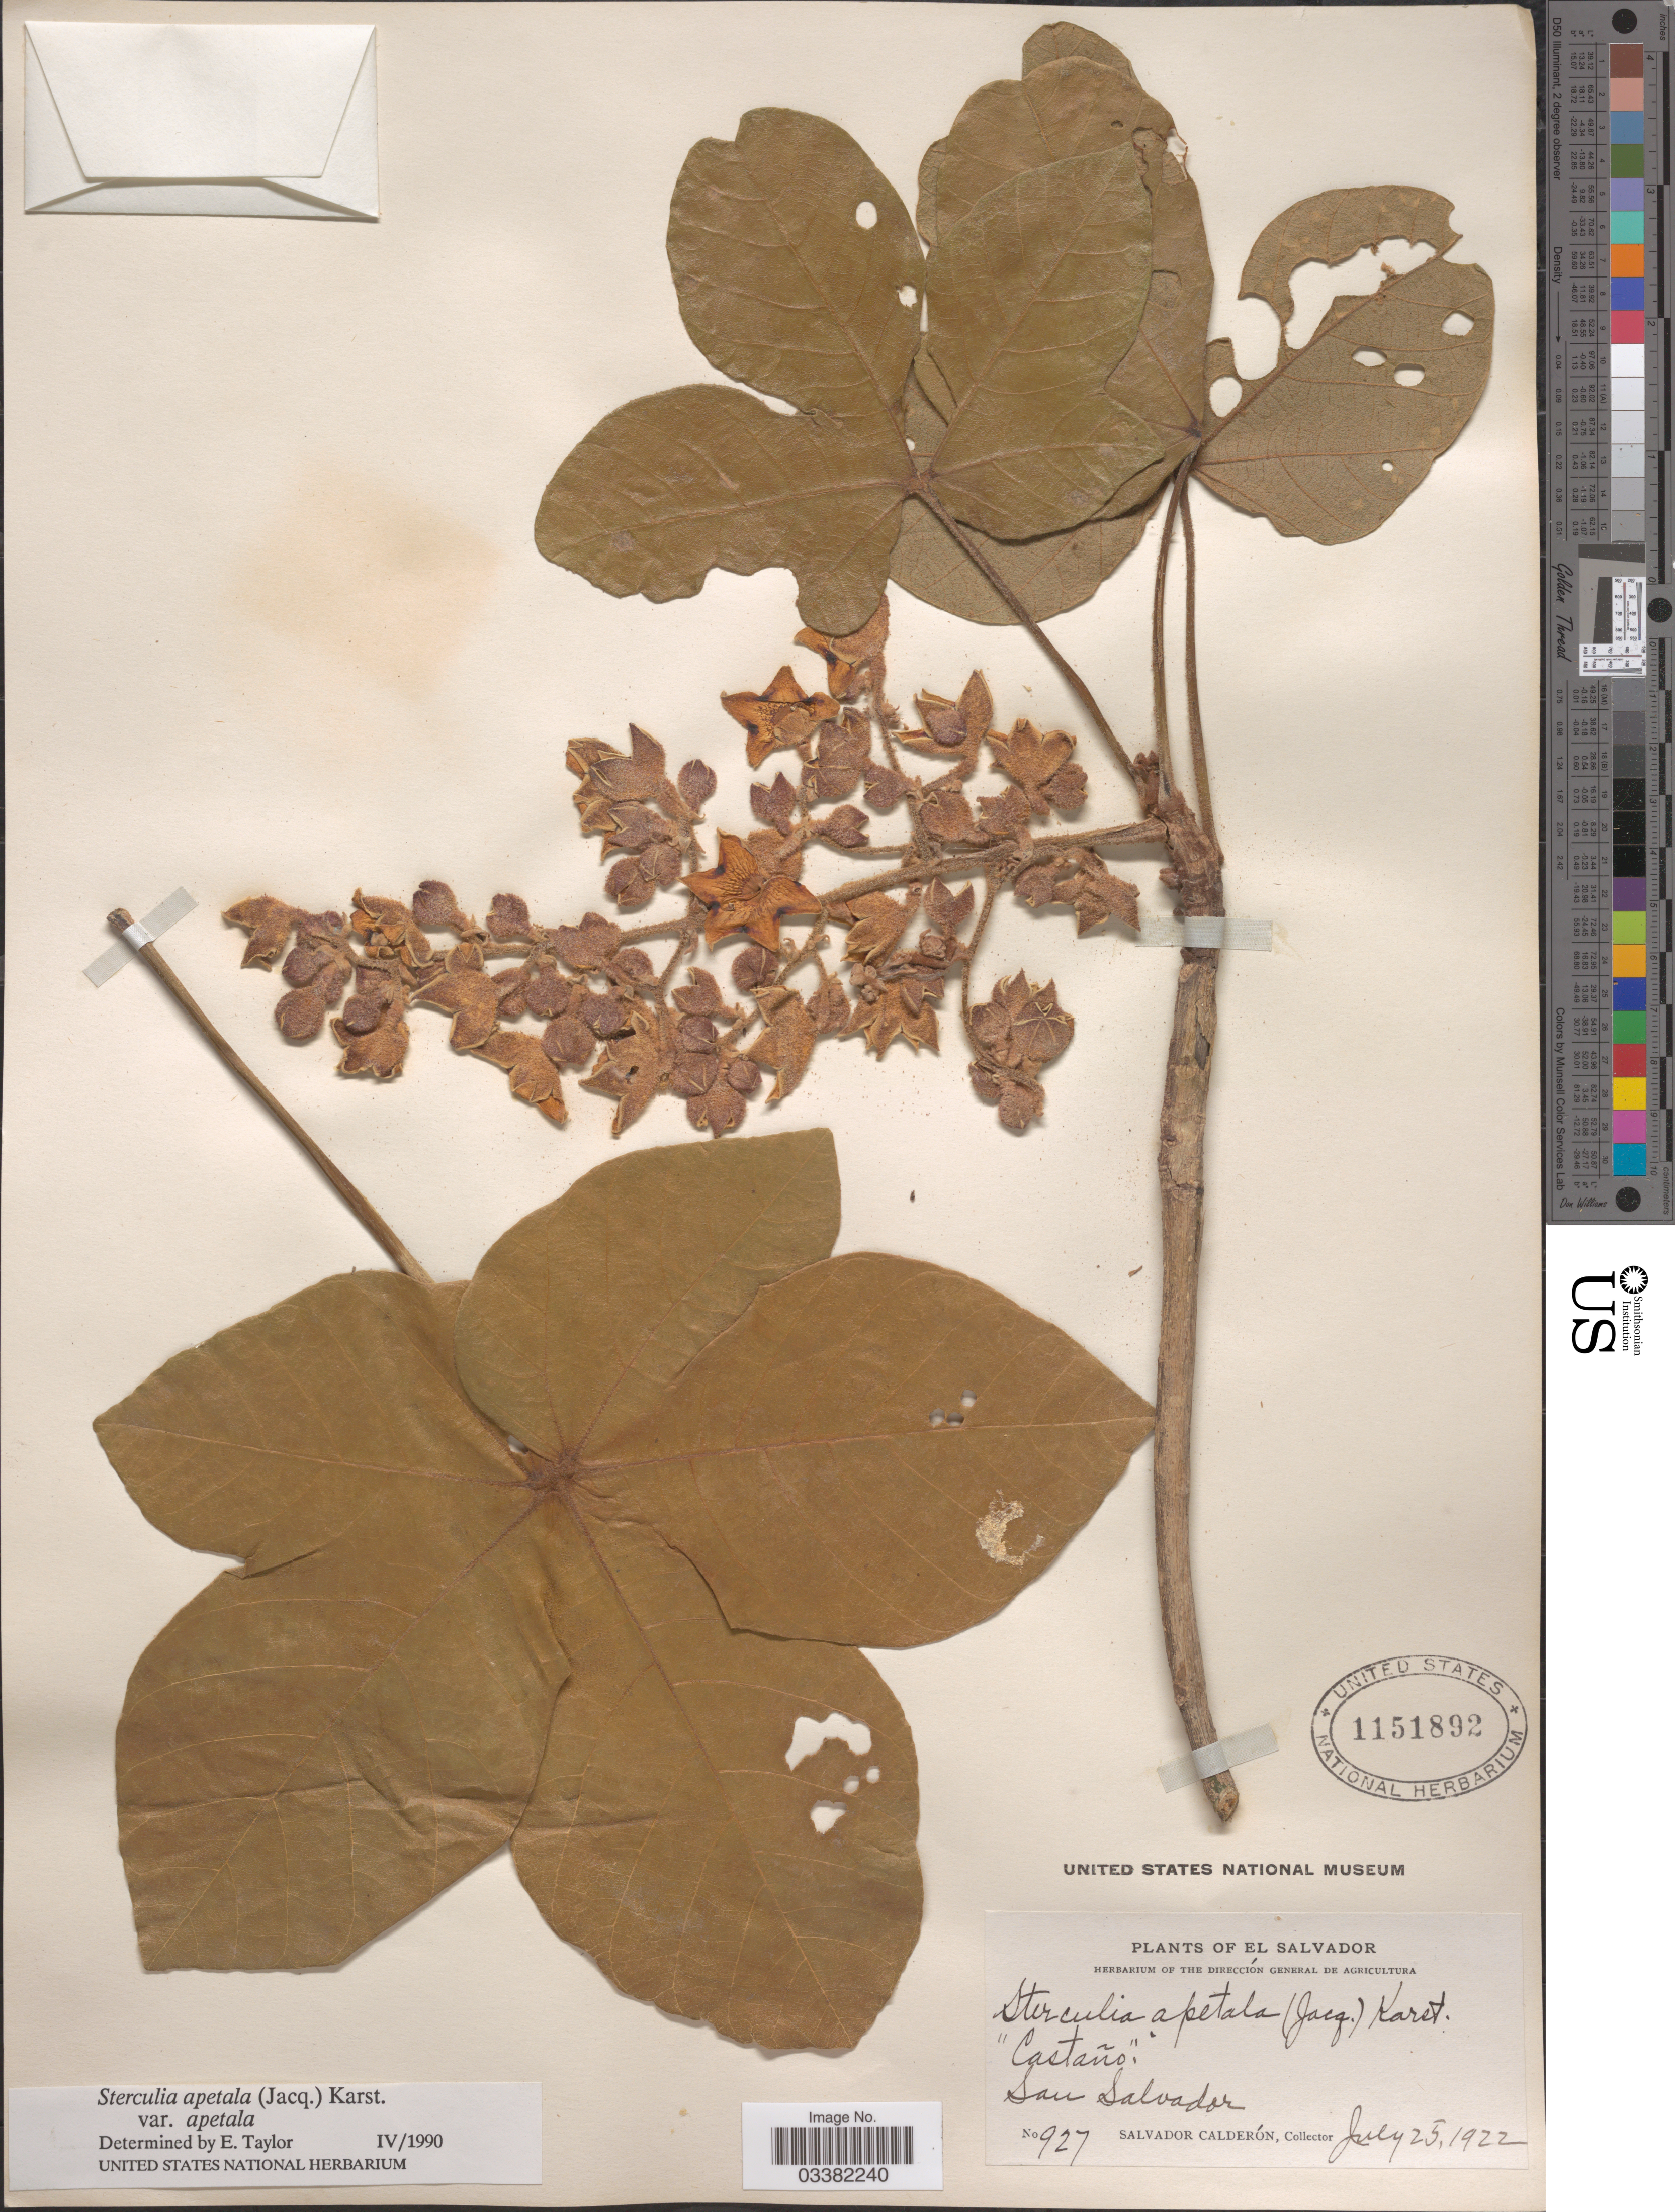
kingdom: Plantae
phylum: Tracheophyta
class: Magnoliopsida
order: Malvales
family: Malvaceae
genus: Sterculia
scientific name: Sterculia apetala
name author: (Jacq.) H. Karst.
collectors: S. Calderón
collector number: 927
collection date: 1922-07-25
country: El Salvador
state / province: San Salvador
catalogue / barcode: US 1151892